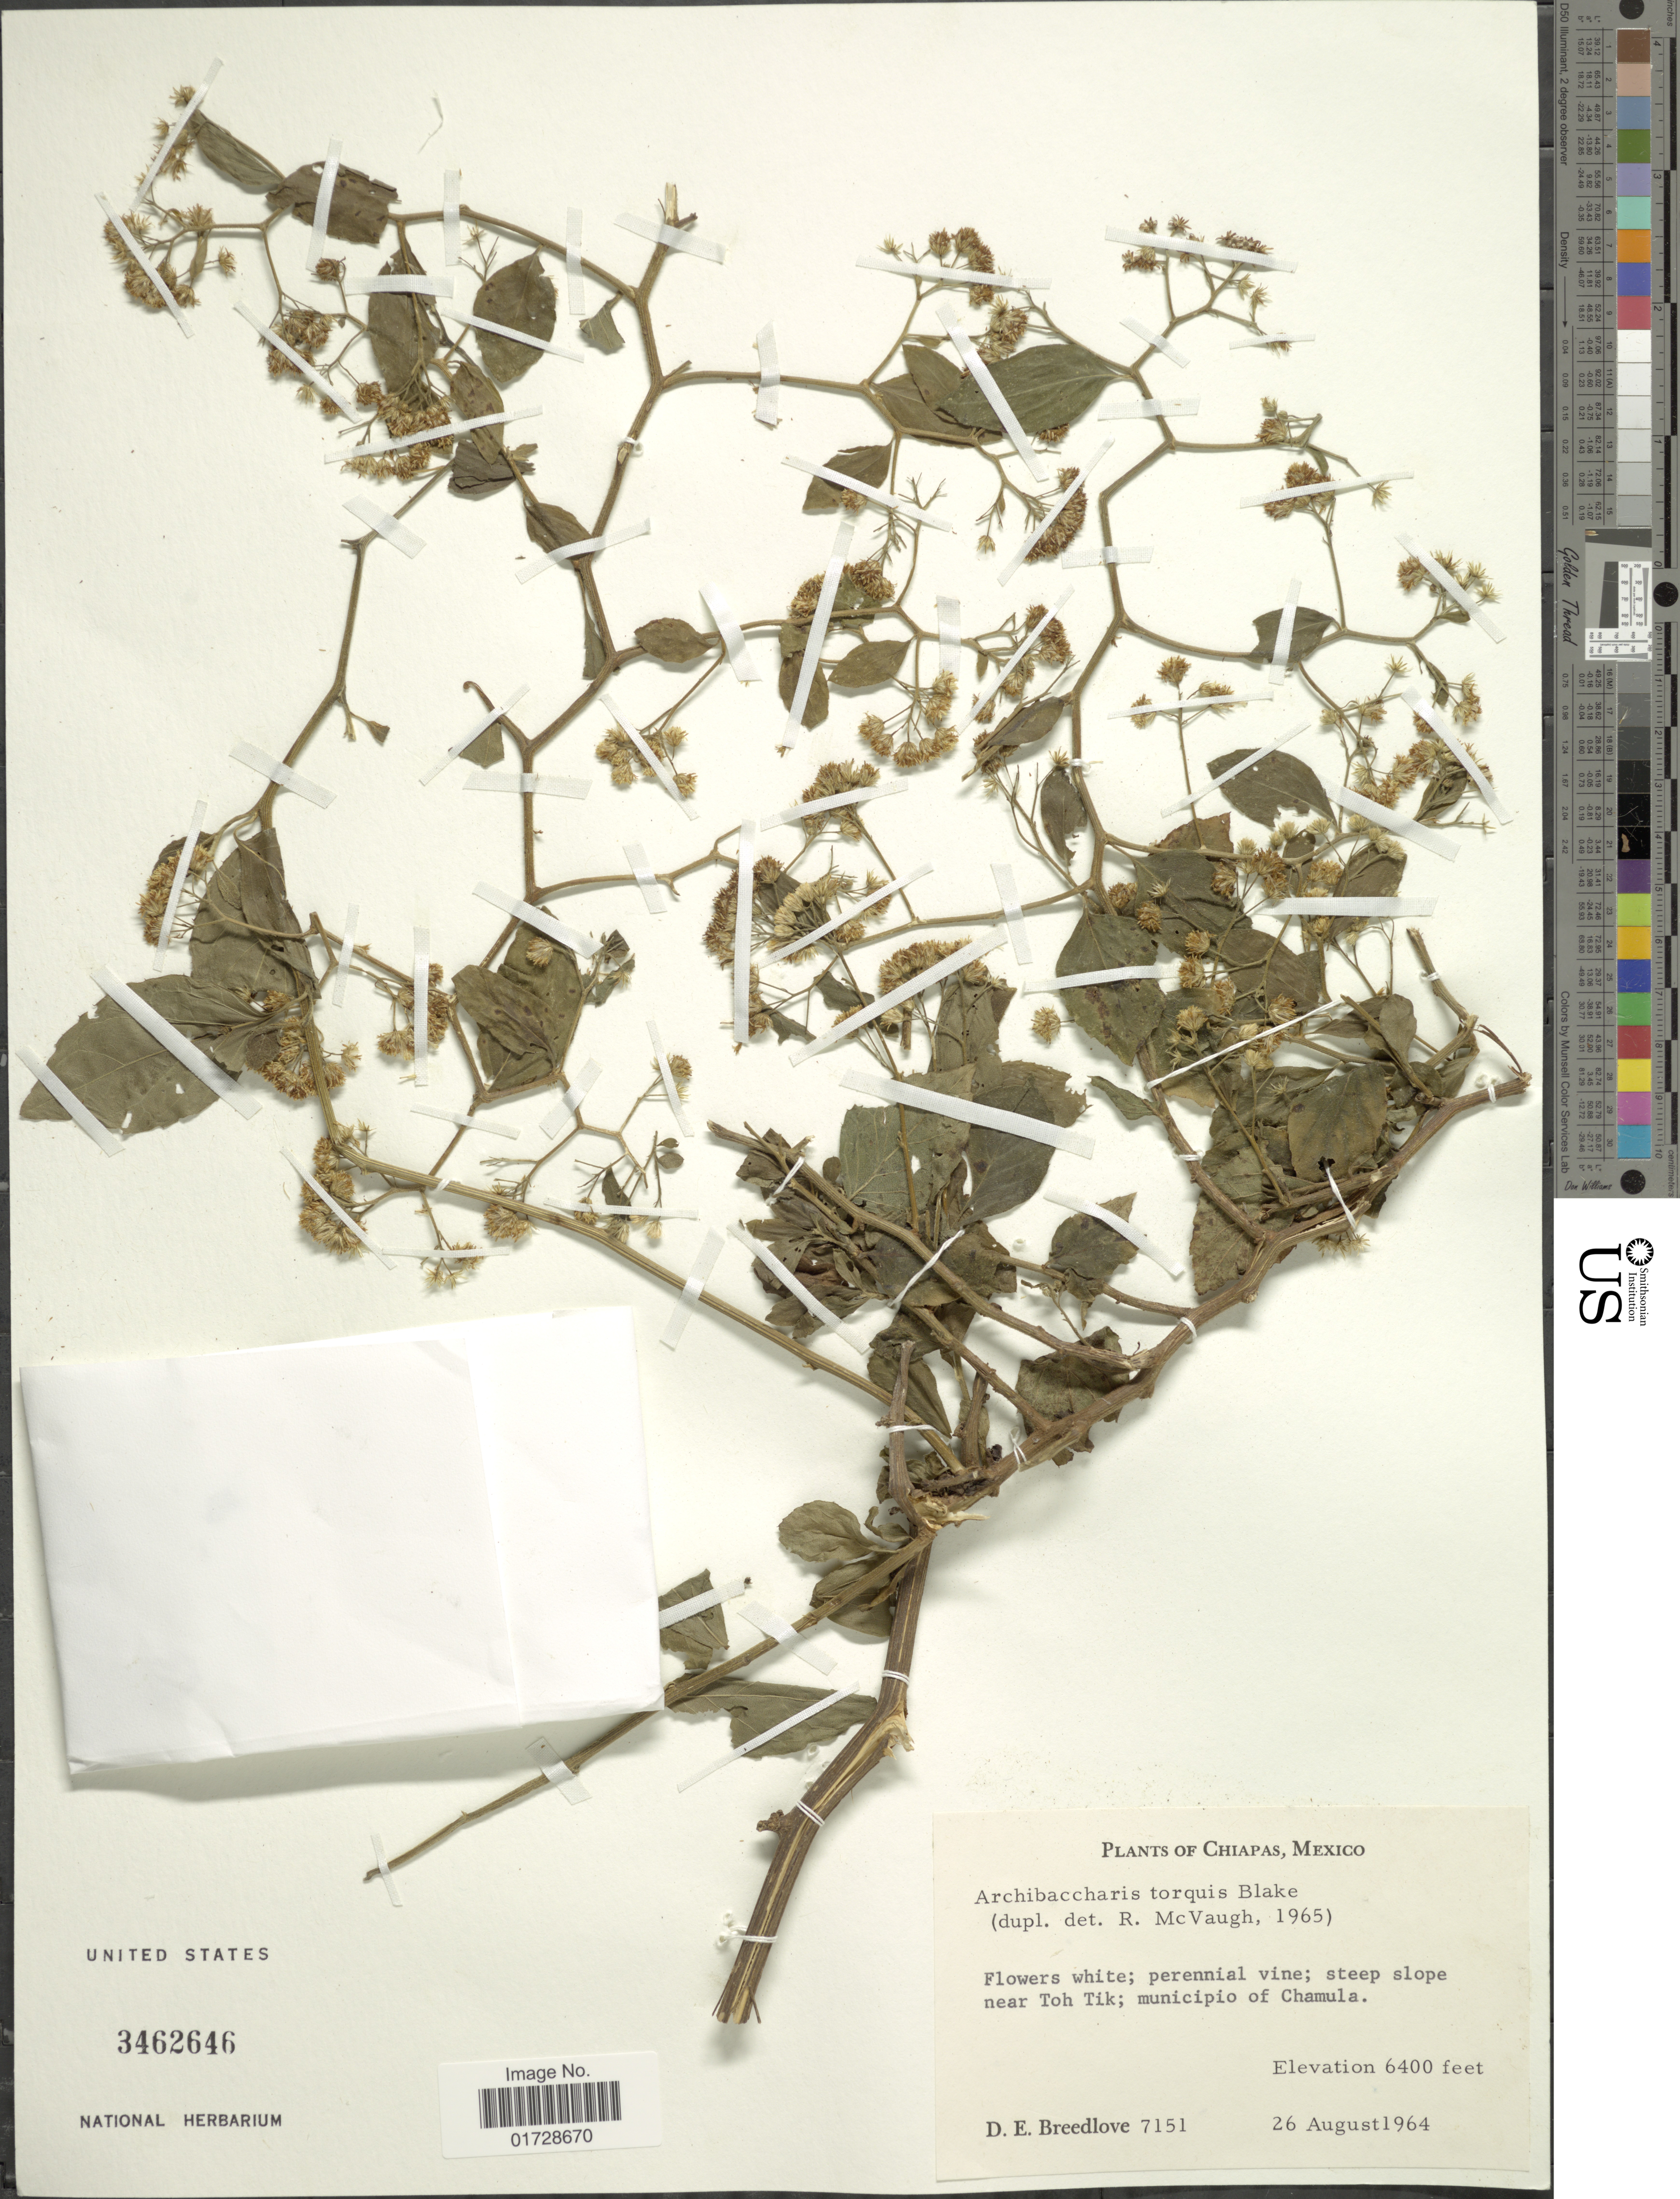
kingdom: Plantae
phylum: Tracheophyta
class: Magnoliopsida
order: Asterales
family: Asteraceae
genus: Archibaccharis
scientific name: Archibaccharis schiedeana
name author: (Benth.) J.D. Jacks.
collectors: D. E. Breedlove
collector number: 7151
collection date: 1964-08-26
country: Mexico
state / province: Chiapas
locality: Near Toh Tik, municipio of Chamula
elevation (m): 1951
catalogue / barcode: US 3462646